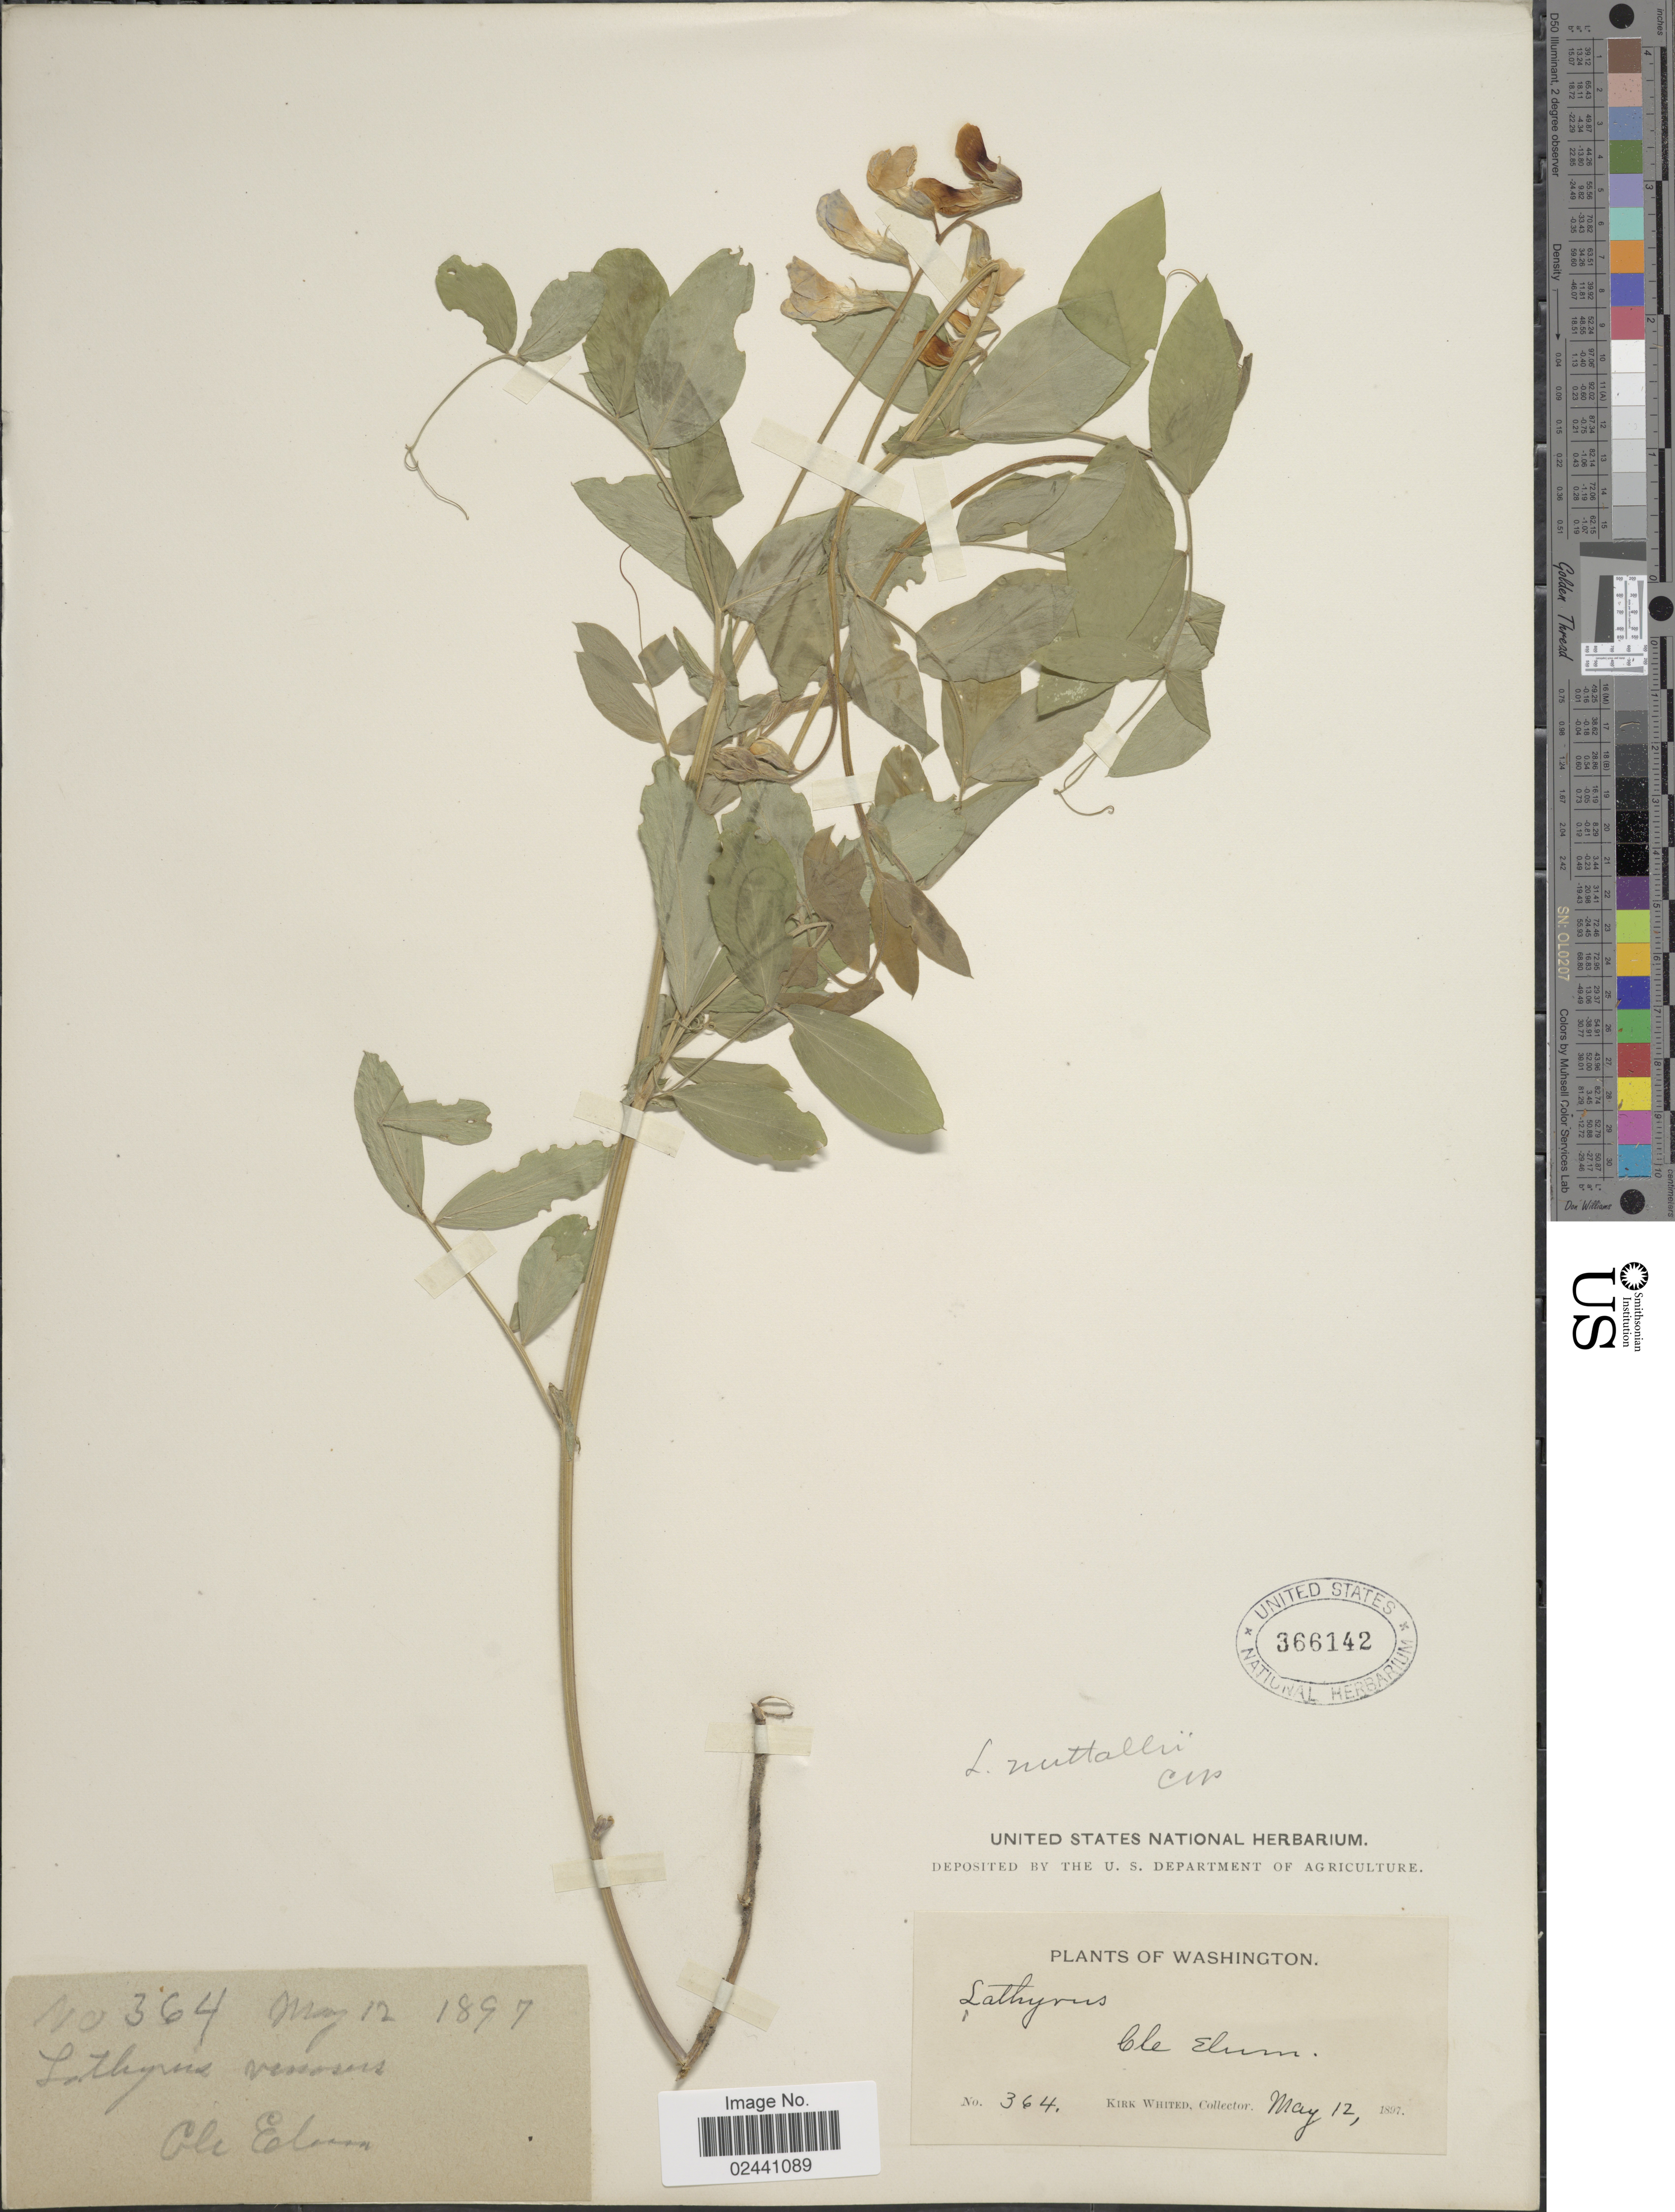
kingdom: Plantae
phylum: Tracheophyta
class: Magnoliopsida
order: Fabales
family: Fabaceae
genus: Lathyrus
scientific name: Lathyrus nuttallii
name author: S. Watson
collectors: K. Whited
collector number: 364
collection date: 1897-05-12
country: United States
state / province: Washington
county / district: Kittitas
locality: Cle Elum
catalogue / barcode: US 366142